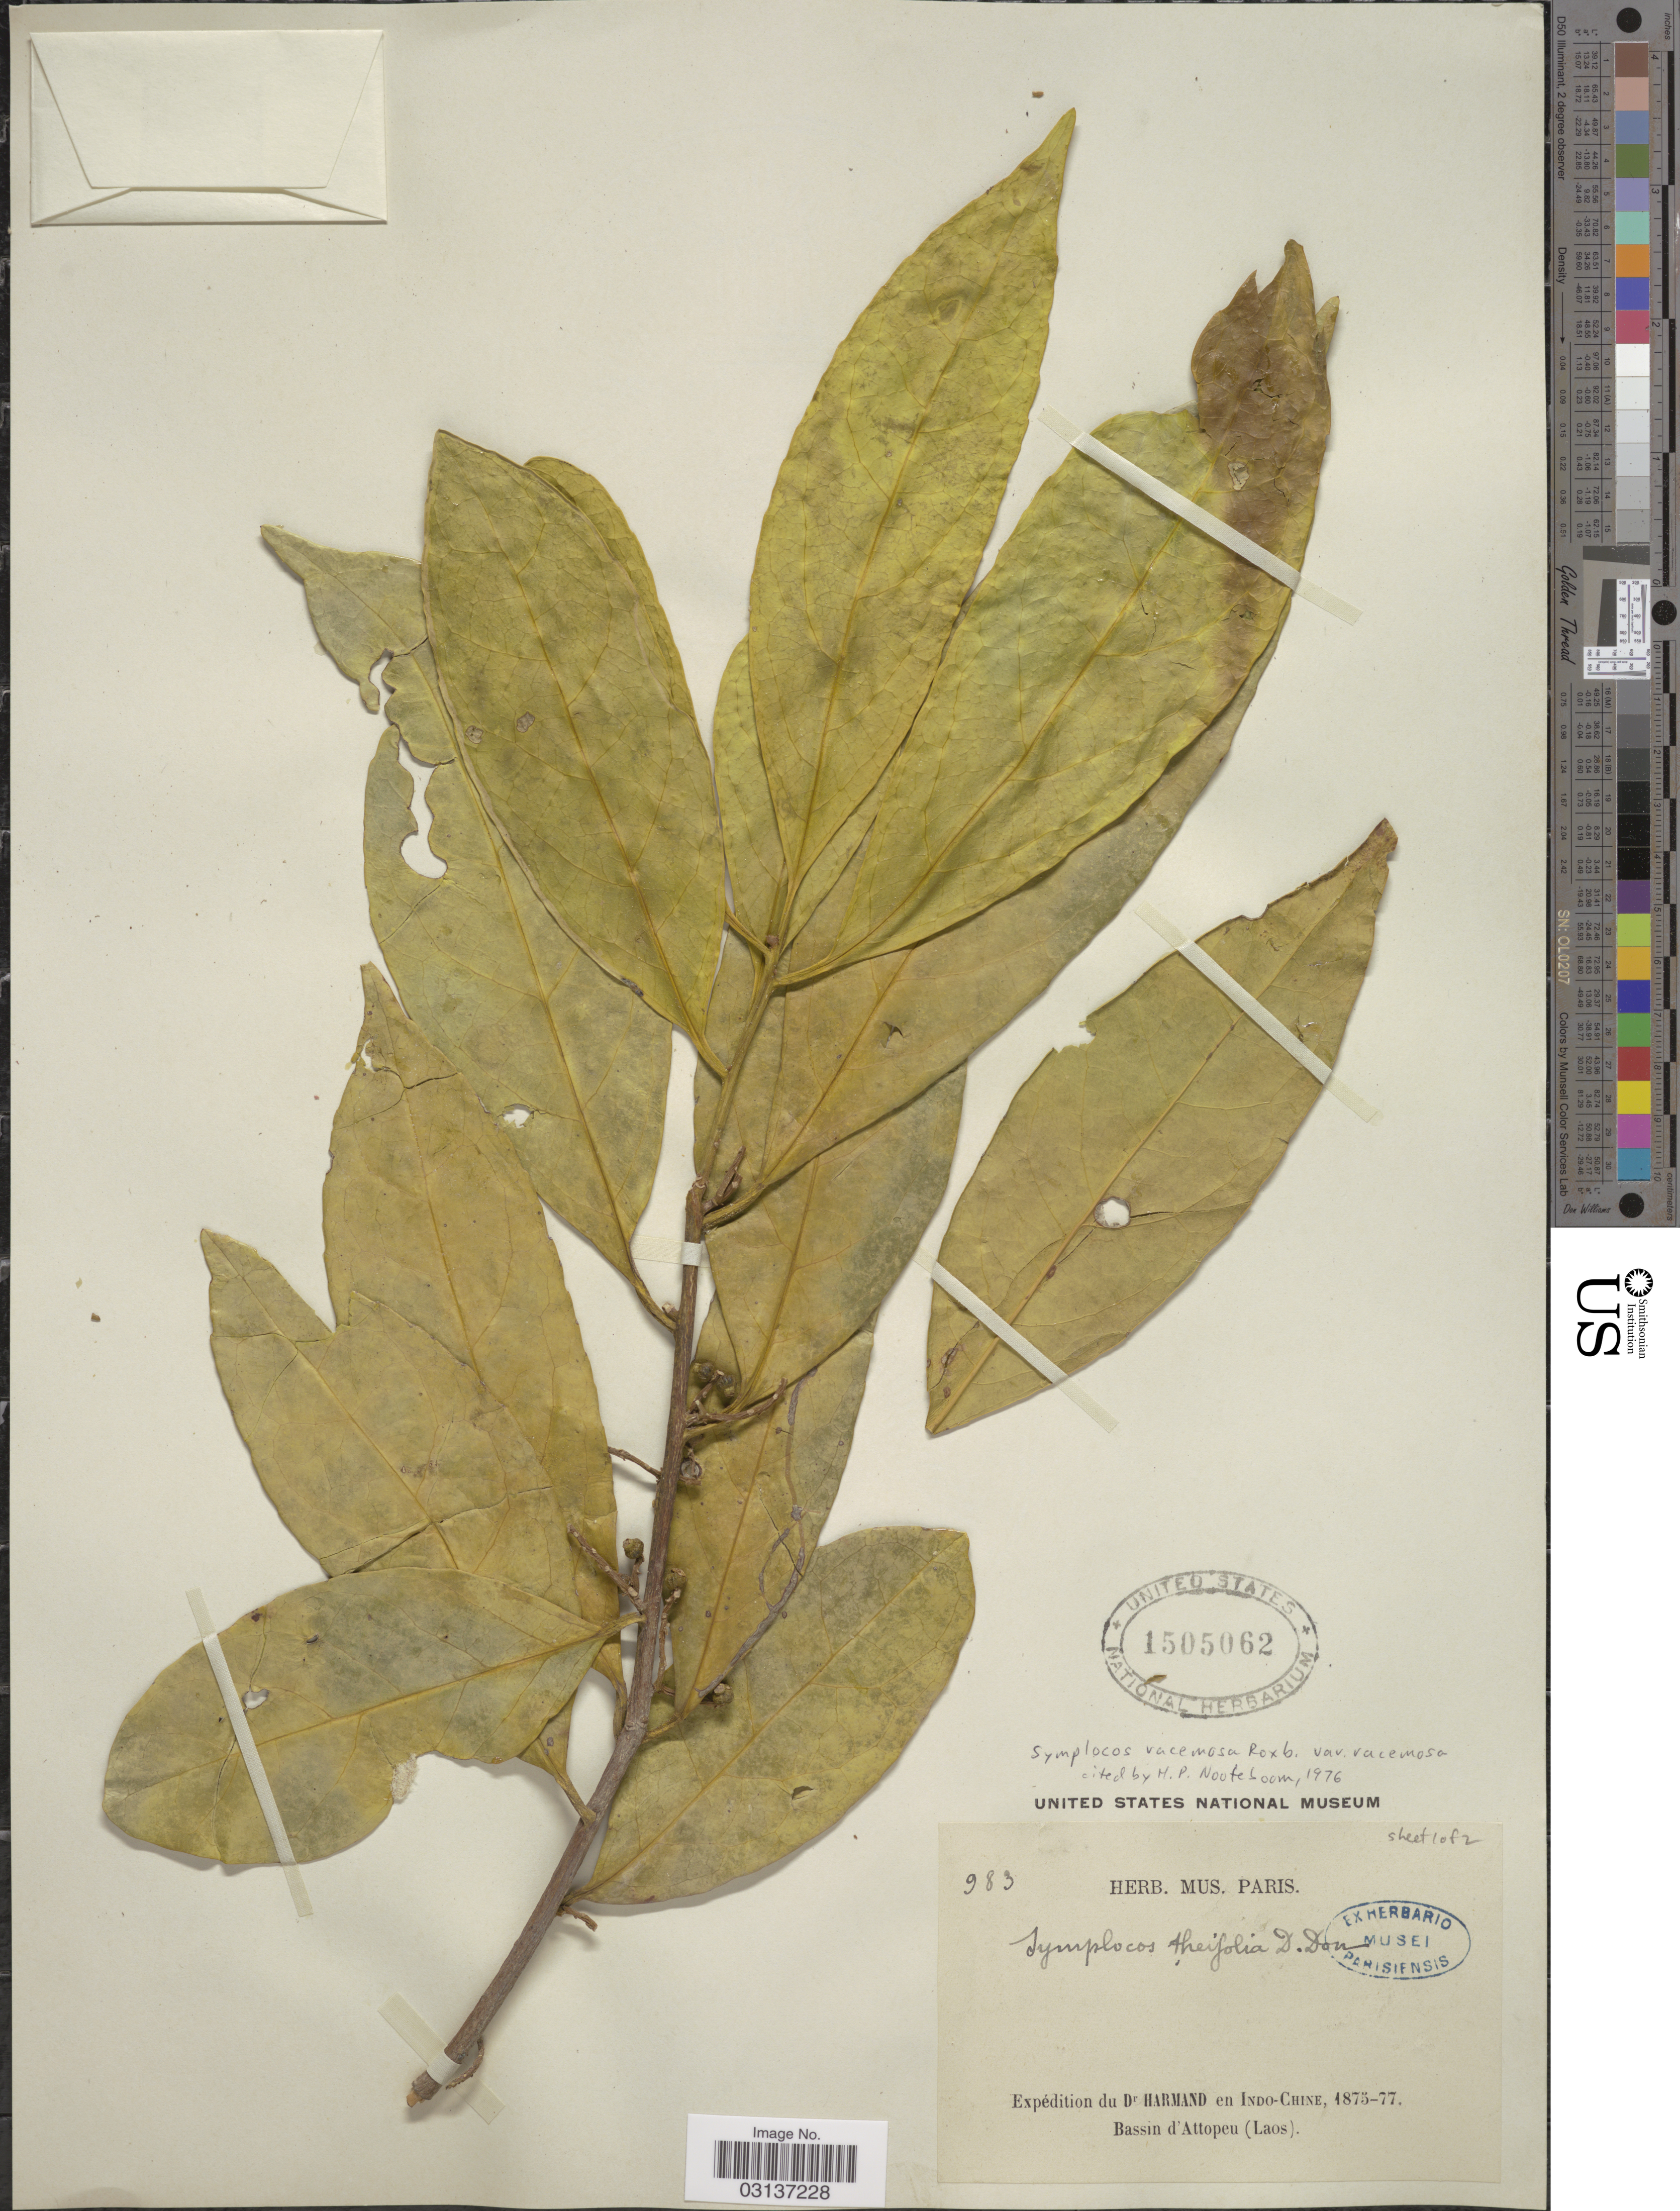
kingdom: Plantae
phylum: Tracheophyta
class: Magnoliopsida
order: Ericales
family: Symplocaceae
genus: Symplocos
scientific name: Symplocos racemosa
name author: Roxb.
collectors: Harmand, --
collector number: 983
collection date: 1875/1877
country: Laos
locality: Indo-Chine. Bassin d'Attopeu.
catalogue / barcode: US 1505062